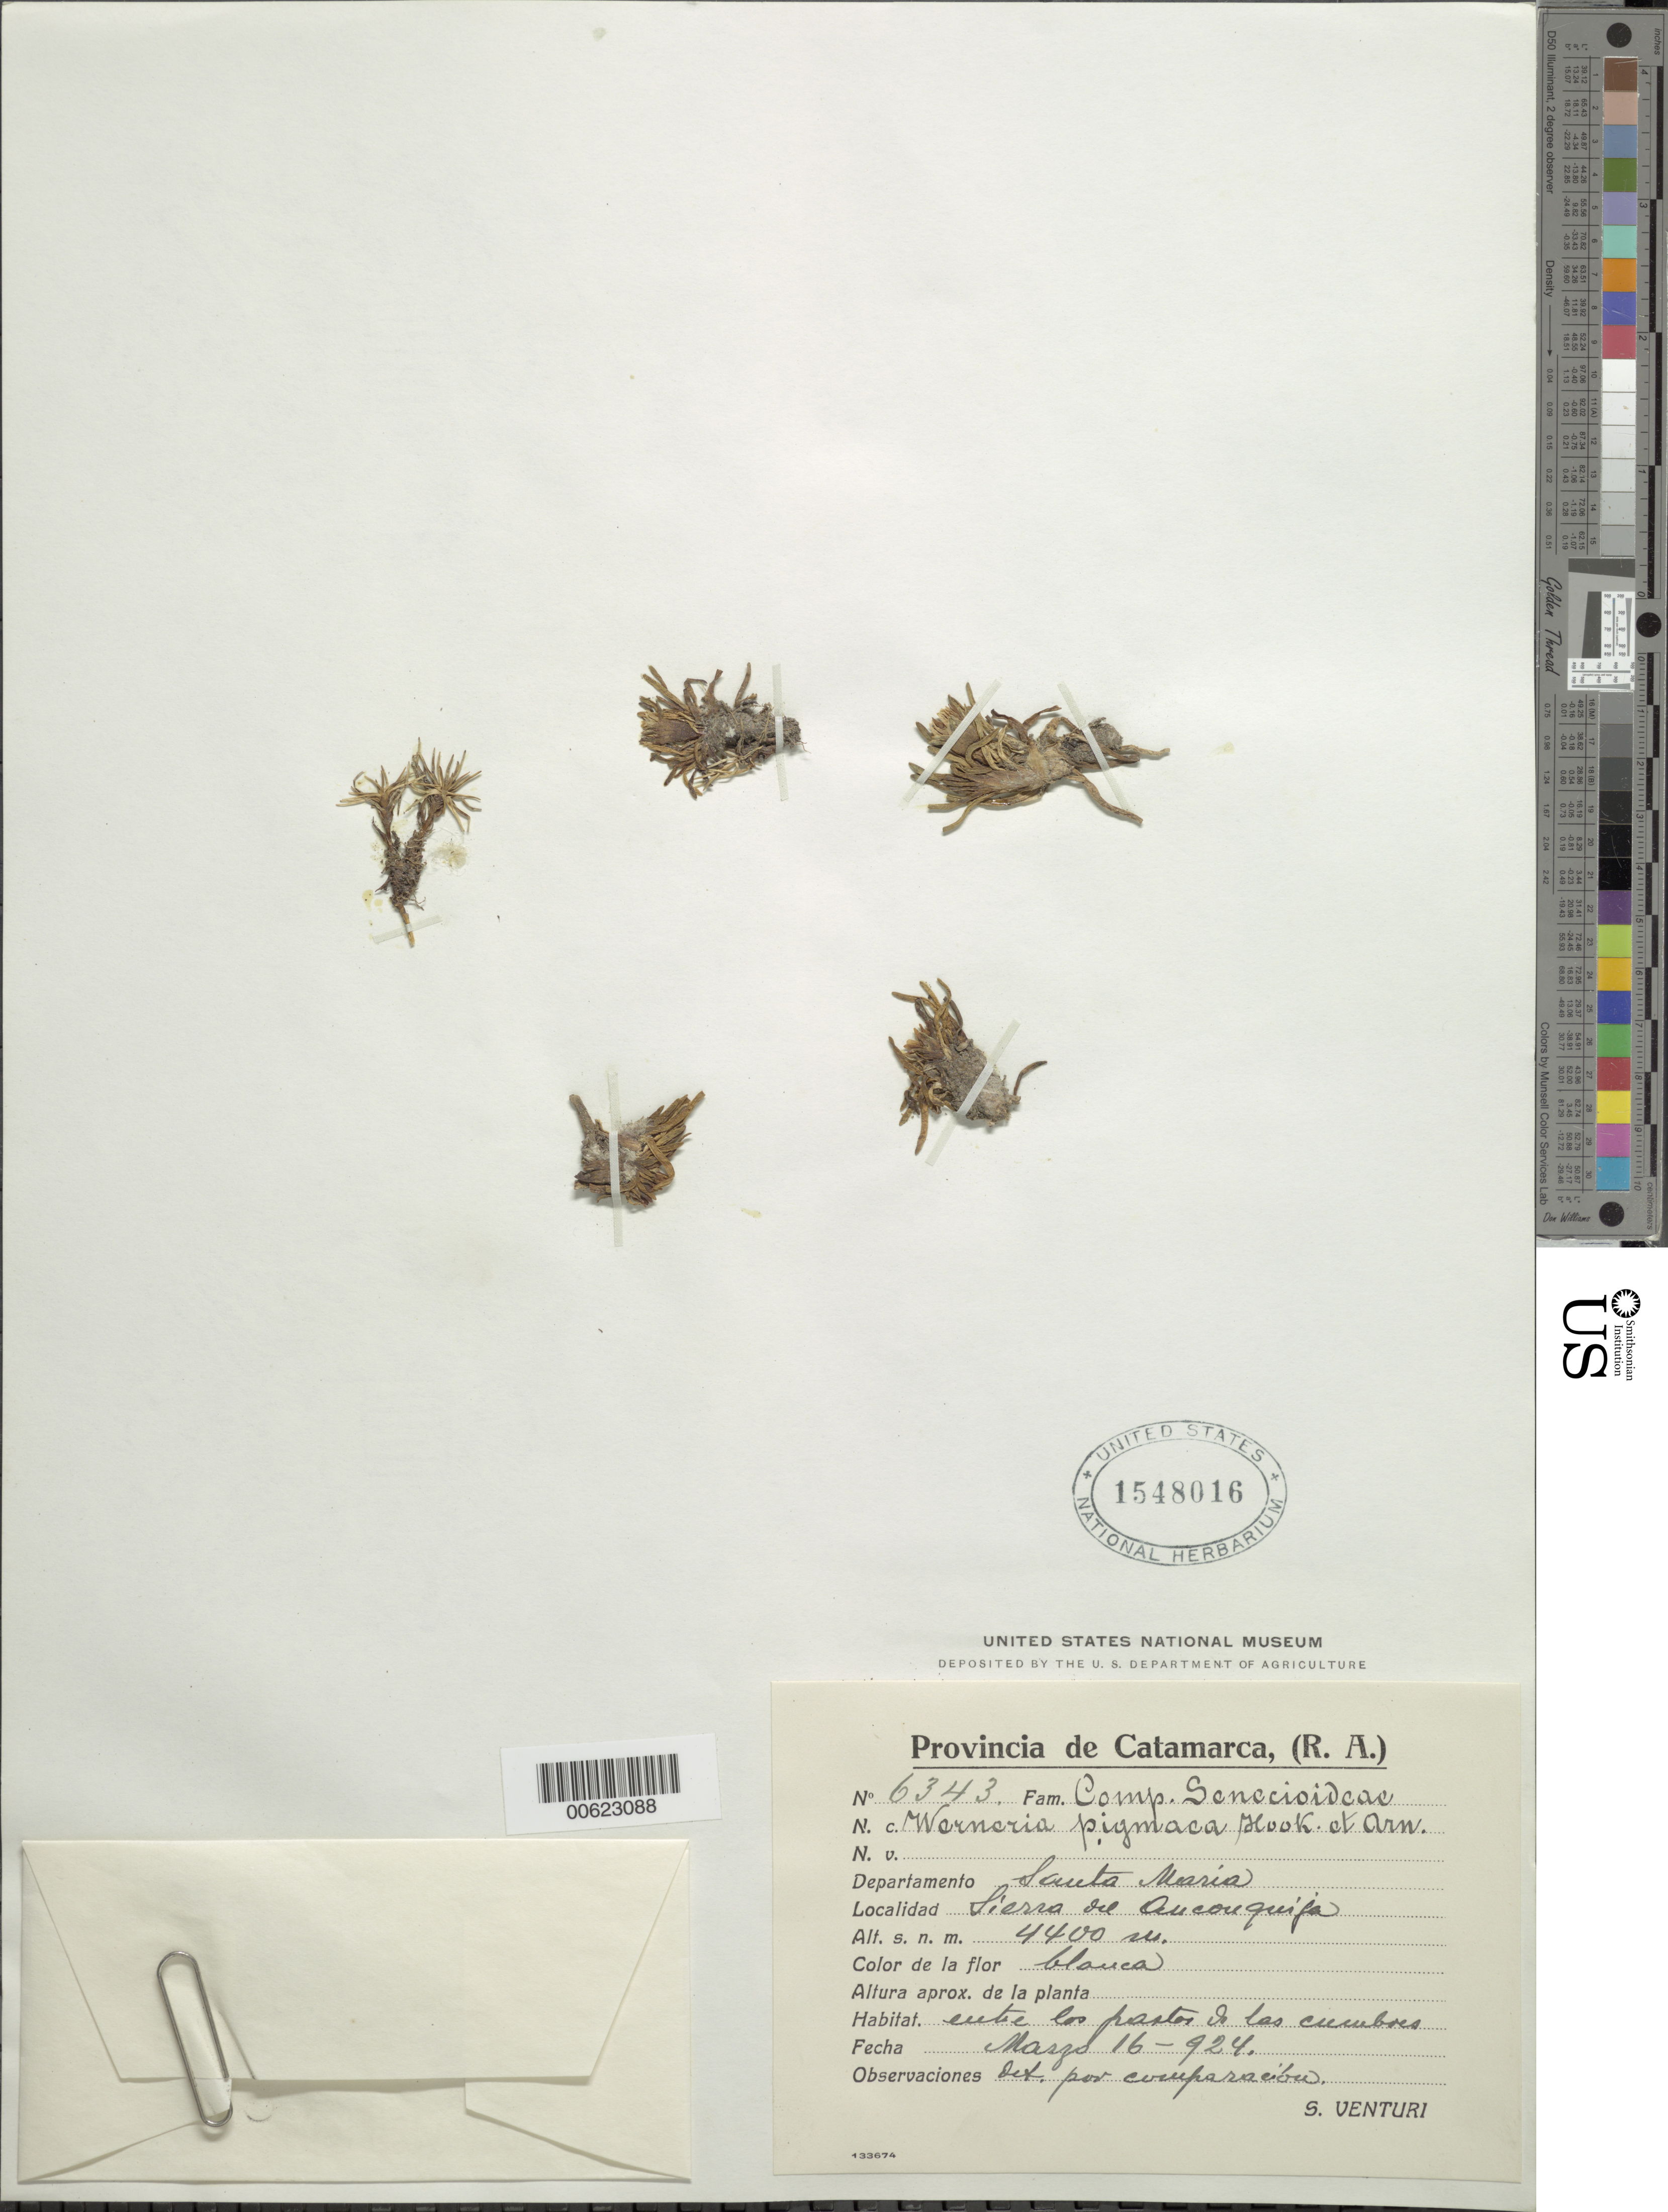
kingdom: Plantae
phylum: Tracheophyta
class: Magnoliopsida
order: Asterales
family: Asteraceae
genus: Werneria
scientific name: Werneria pygmaea complex graminifolia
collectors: S. Venturi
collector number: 6343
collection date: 1924-03-16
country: Argentina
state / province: Catamarca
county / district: Santa Maria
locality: Sierra del Anconquija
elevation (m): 4400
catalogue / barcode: US 1548016